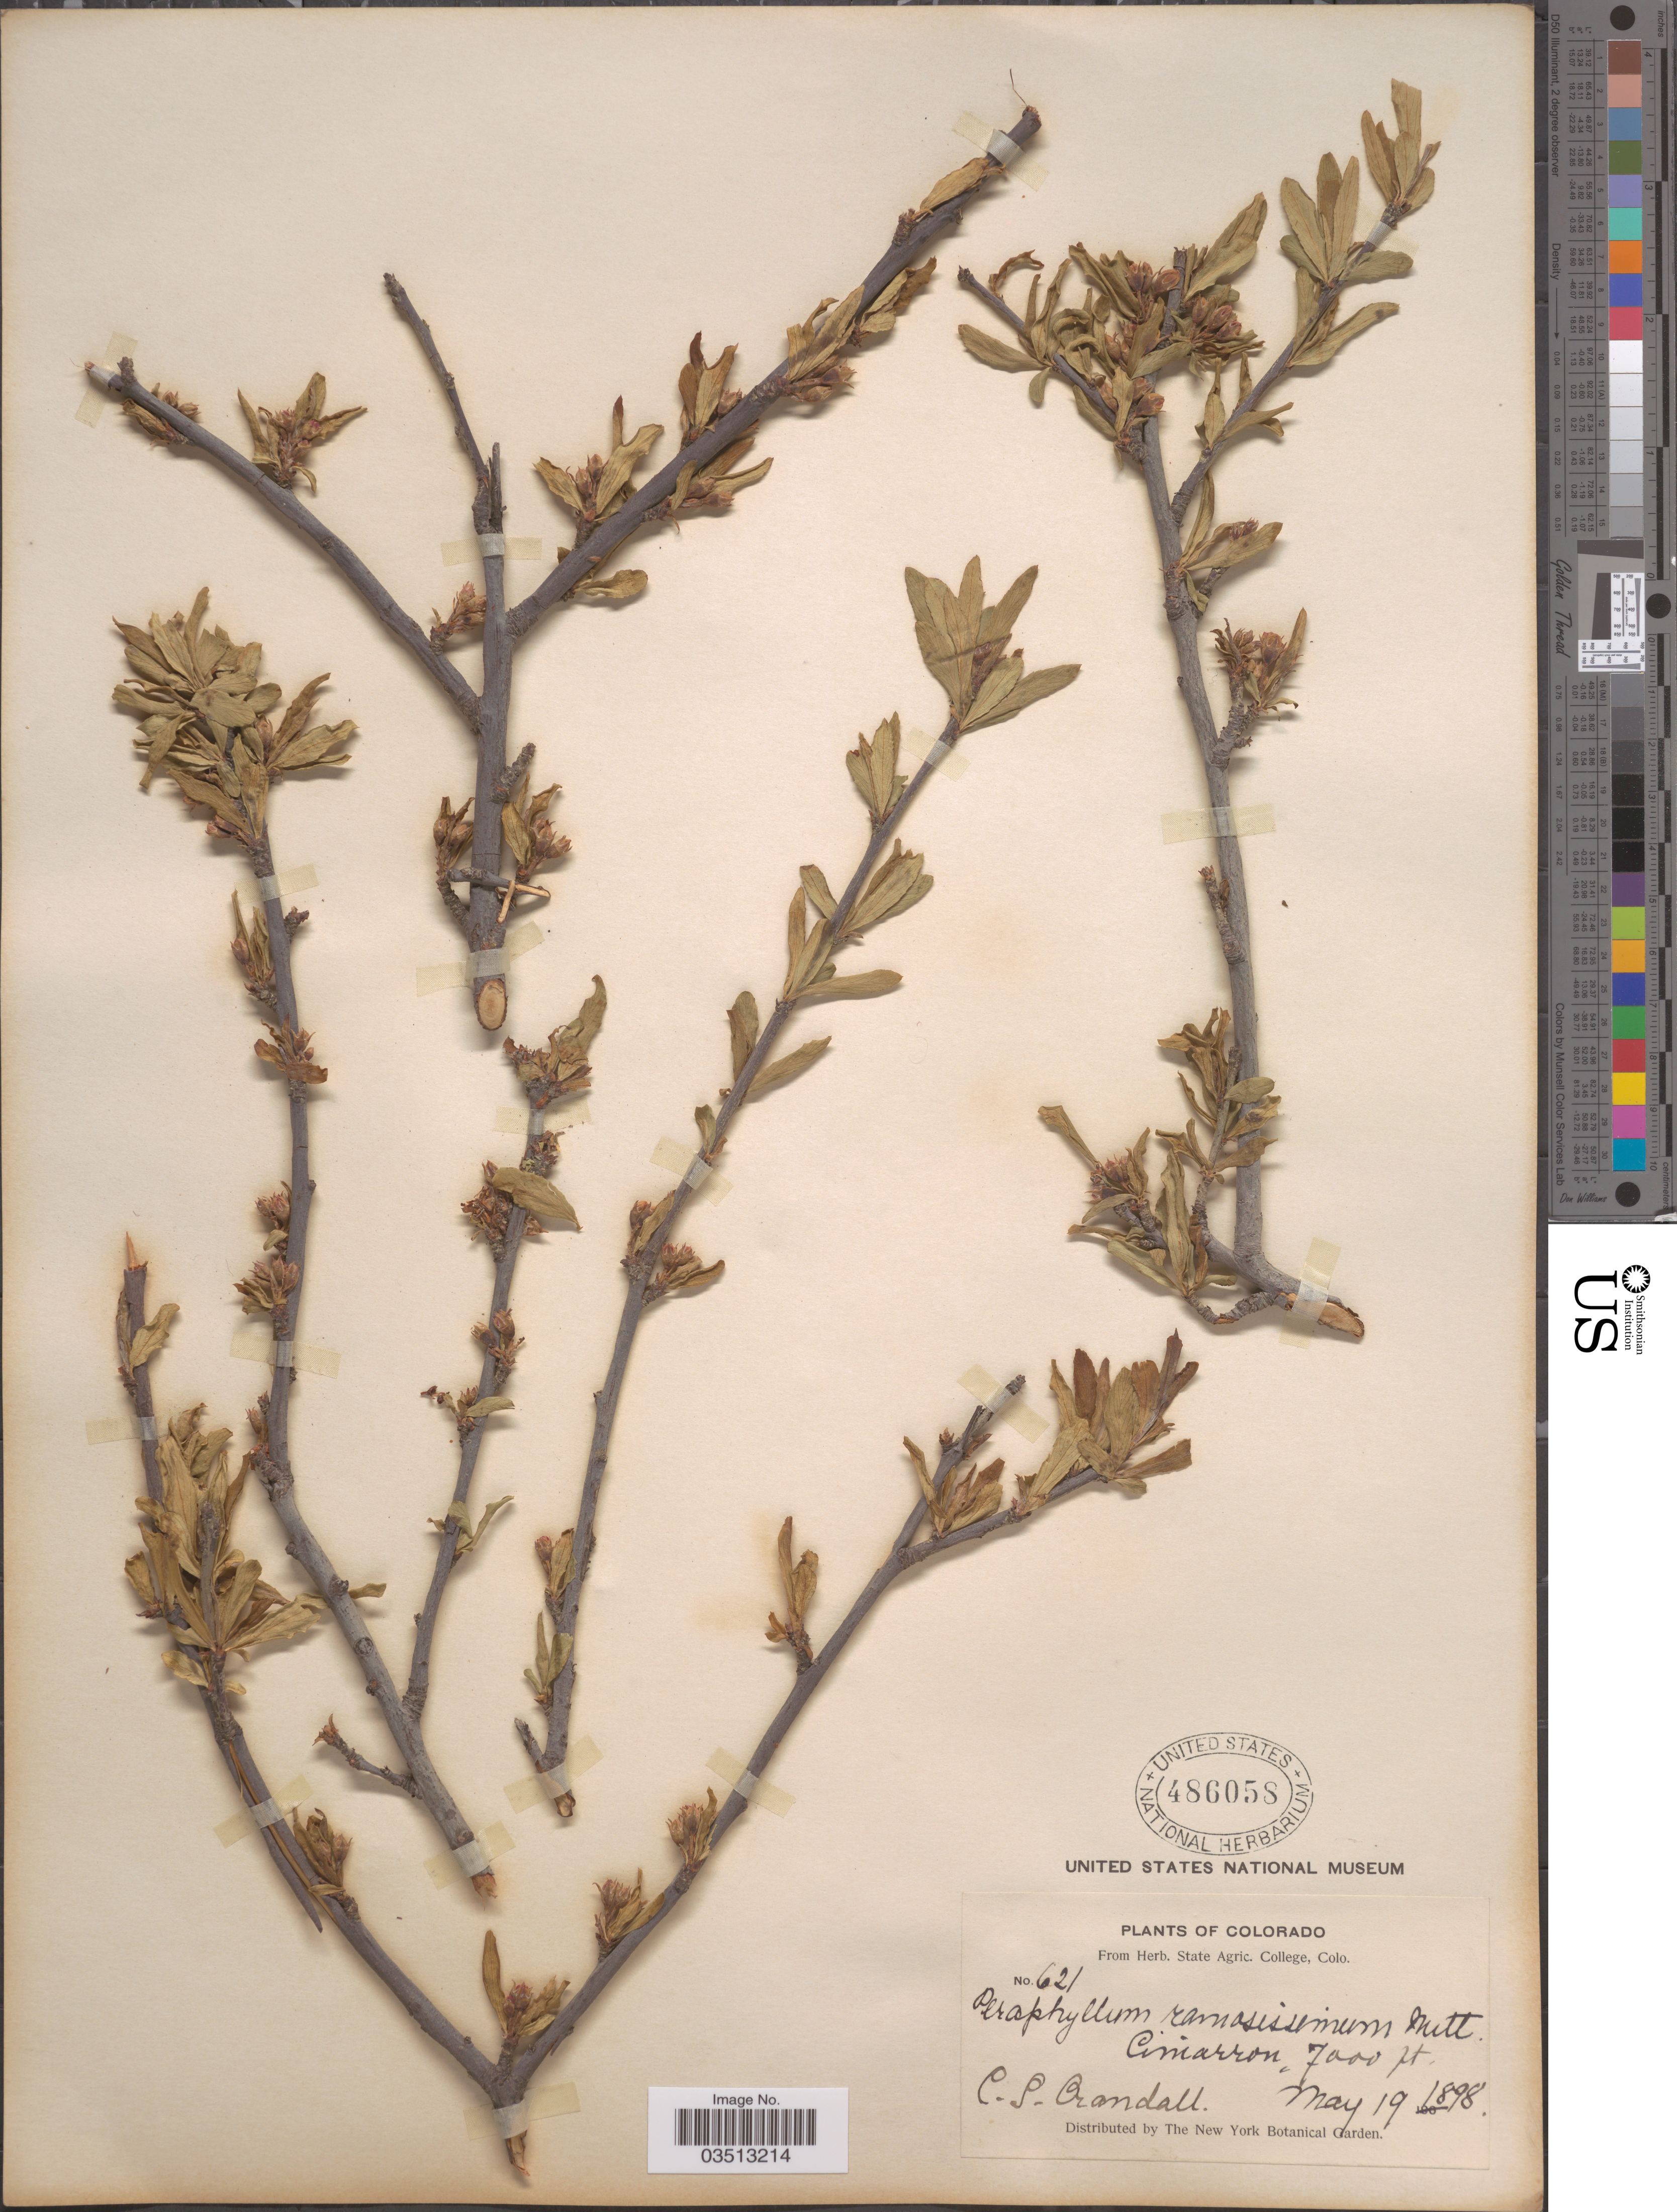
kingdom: Plantae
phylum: Tracheophyta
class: Magnoliopsida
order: Rosales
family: Rosaceae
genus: Peraphyllum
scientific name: Peraphyllum ramosissimum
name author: Nutt.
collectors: C. Crandall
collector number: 621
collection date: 1898-05-19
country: United States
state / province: Colorado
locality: Amarron.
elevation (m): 2134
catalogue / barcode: US 486058